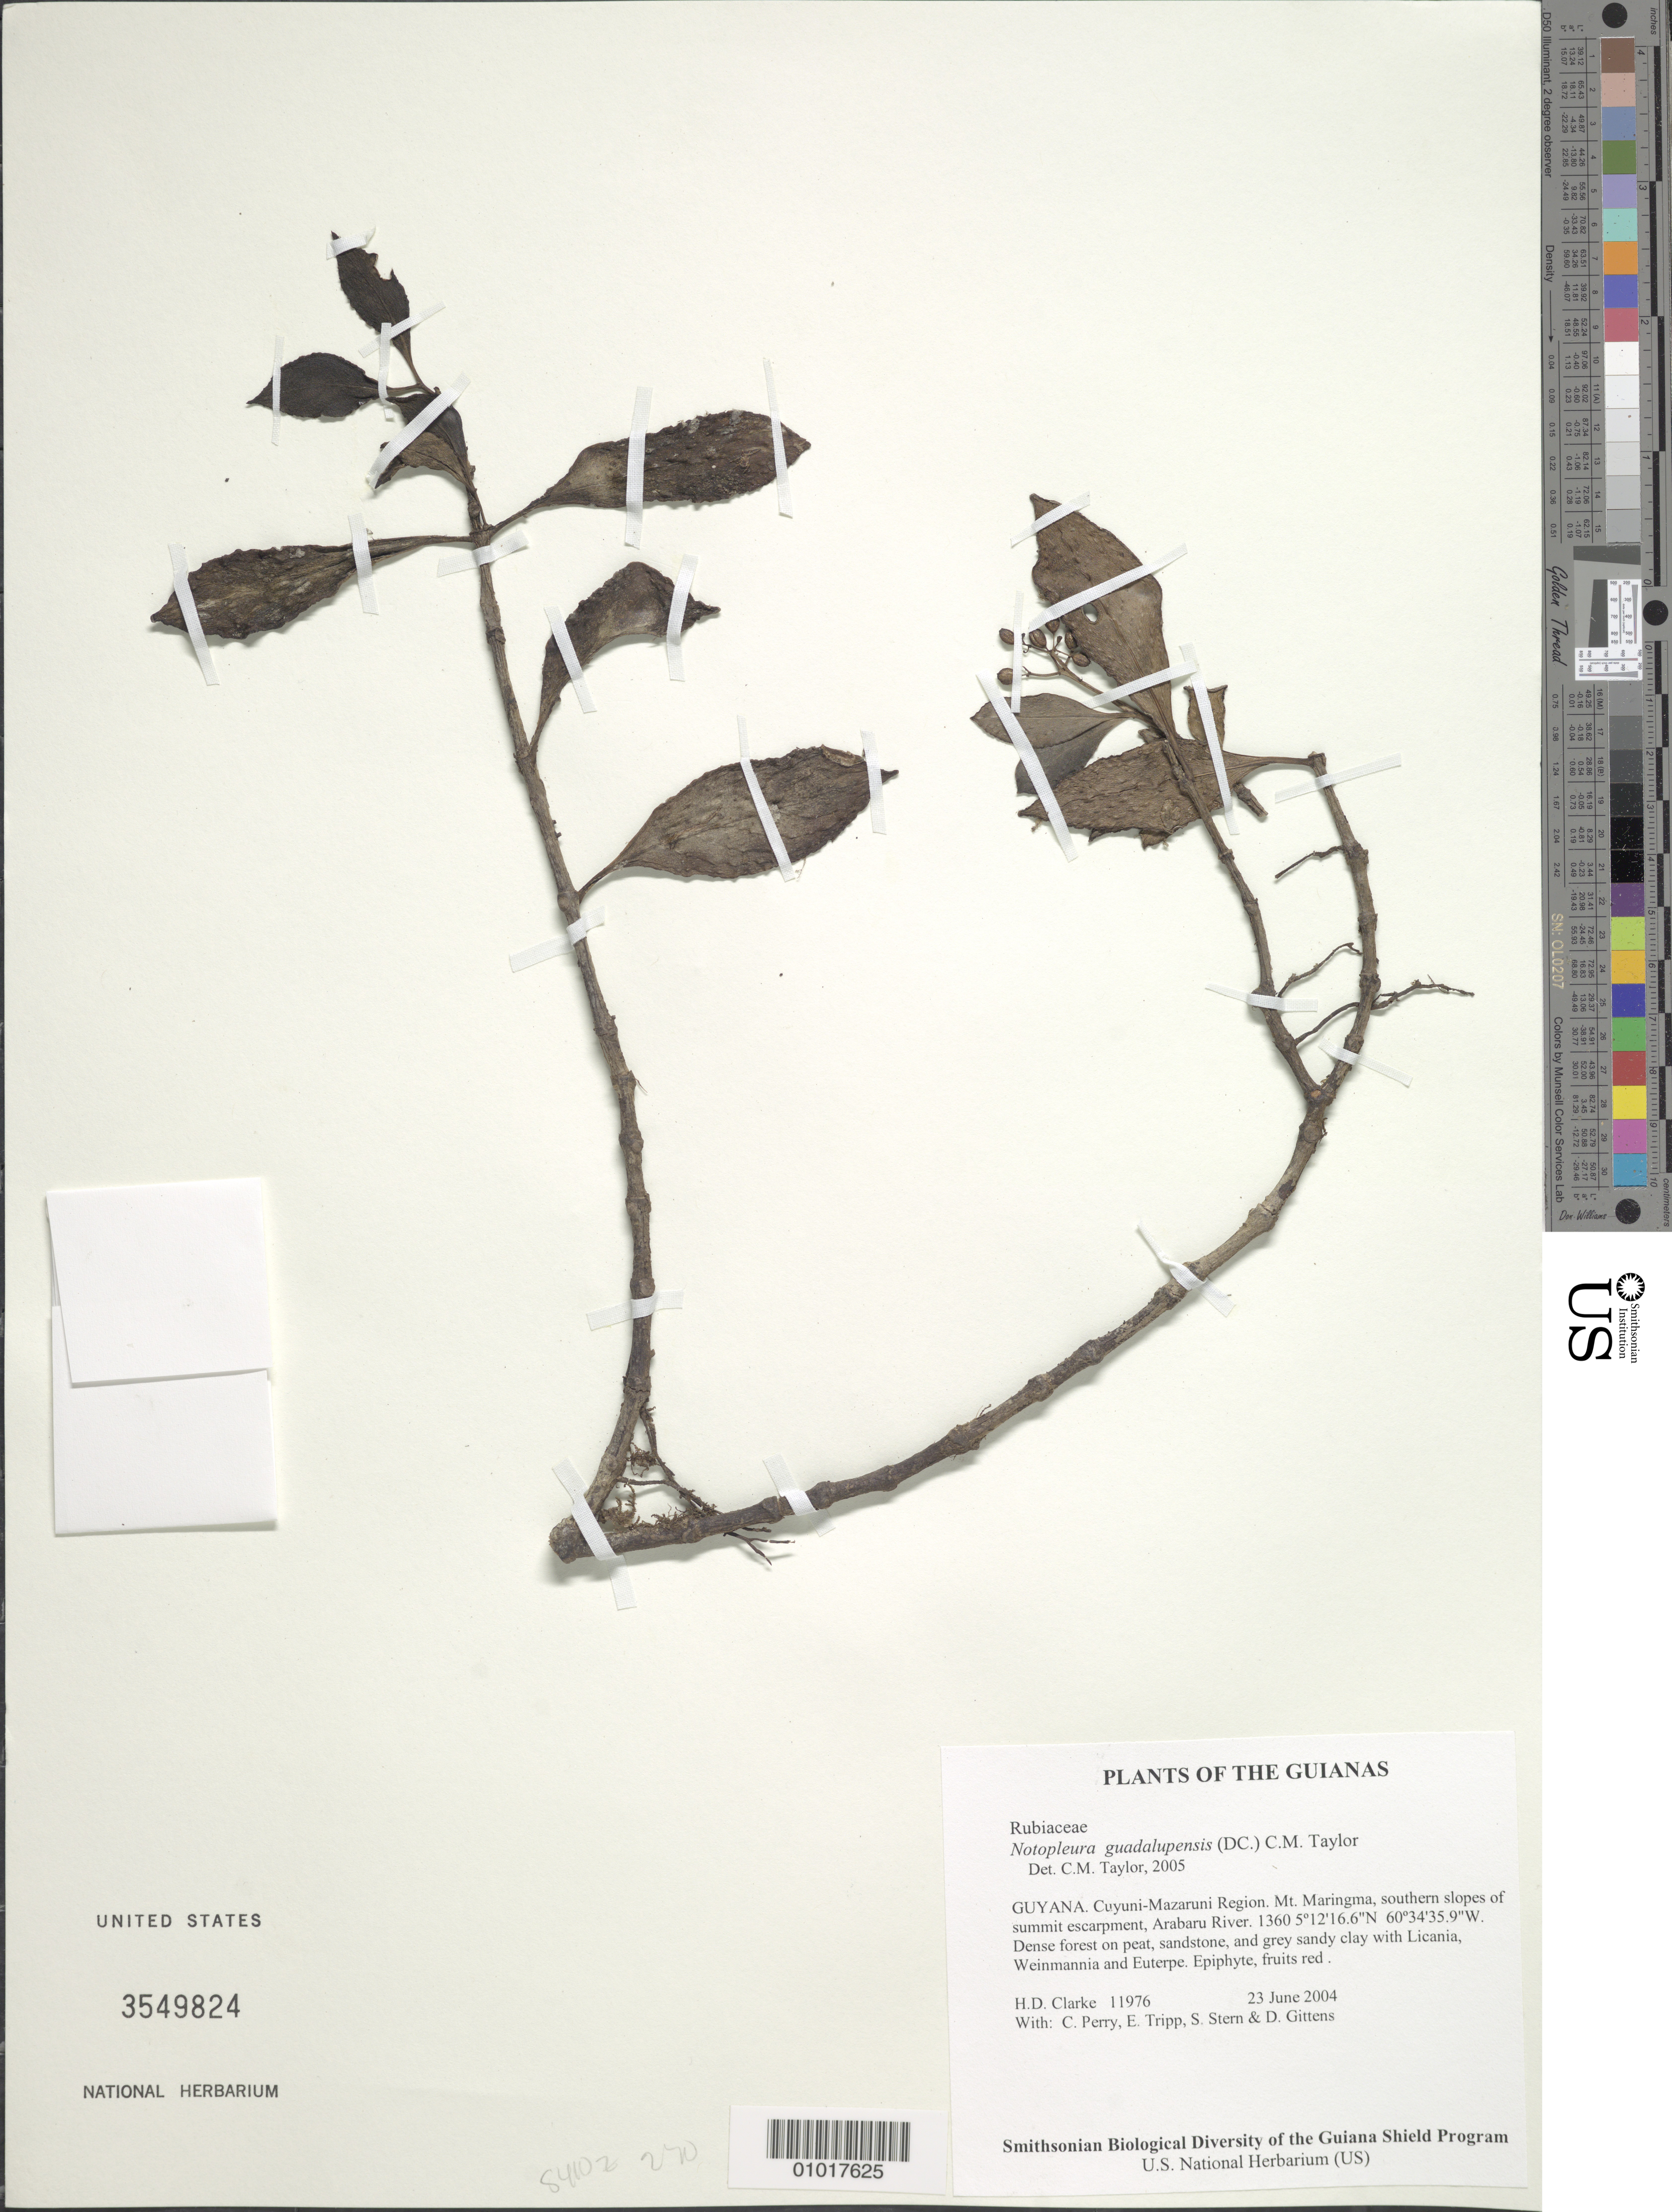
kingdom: Plantae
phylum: Tracheophyta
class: Magnoliopsida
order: Gentianales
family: Rubiaceae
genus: Notopleura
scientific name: Notopleura guadalupensis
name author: (DC.) C.M. Taylor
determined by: Taylor, Charlotte M.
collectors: H. D. Clarke, C. Perry, E. Tripp, S. R. Stern & D. Gittens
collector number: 11976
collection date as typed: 23 June 2004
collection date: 2004-06-23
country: Guyana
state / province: Cuyuni-Mazaruni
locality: Mt. Maringma, southern slopes of summit escarpment, Arabaru River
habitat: Dense forest on peat, sandstone, and grey sandy clay with Licania, Weinmannia and Euterpe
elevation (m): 1360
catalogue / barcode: US 3549824